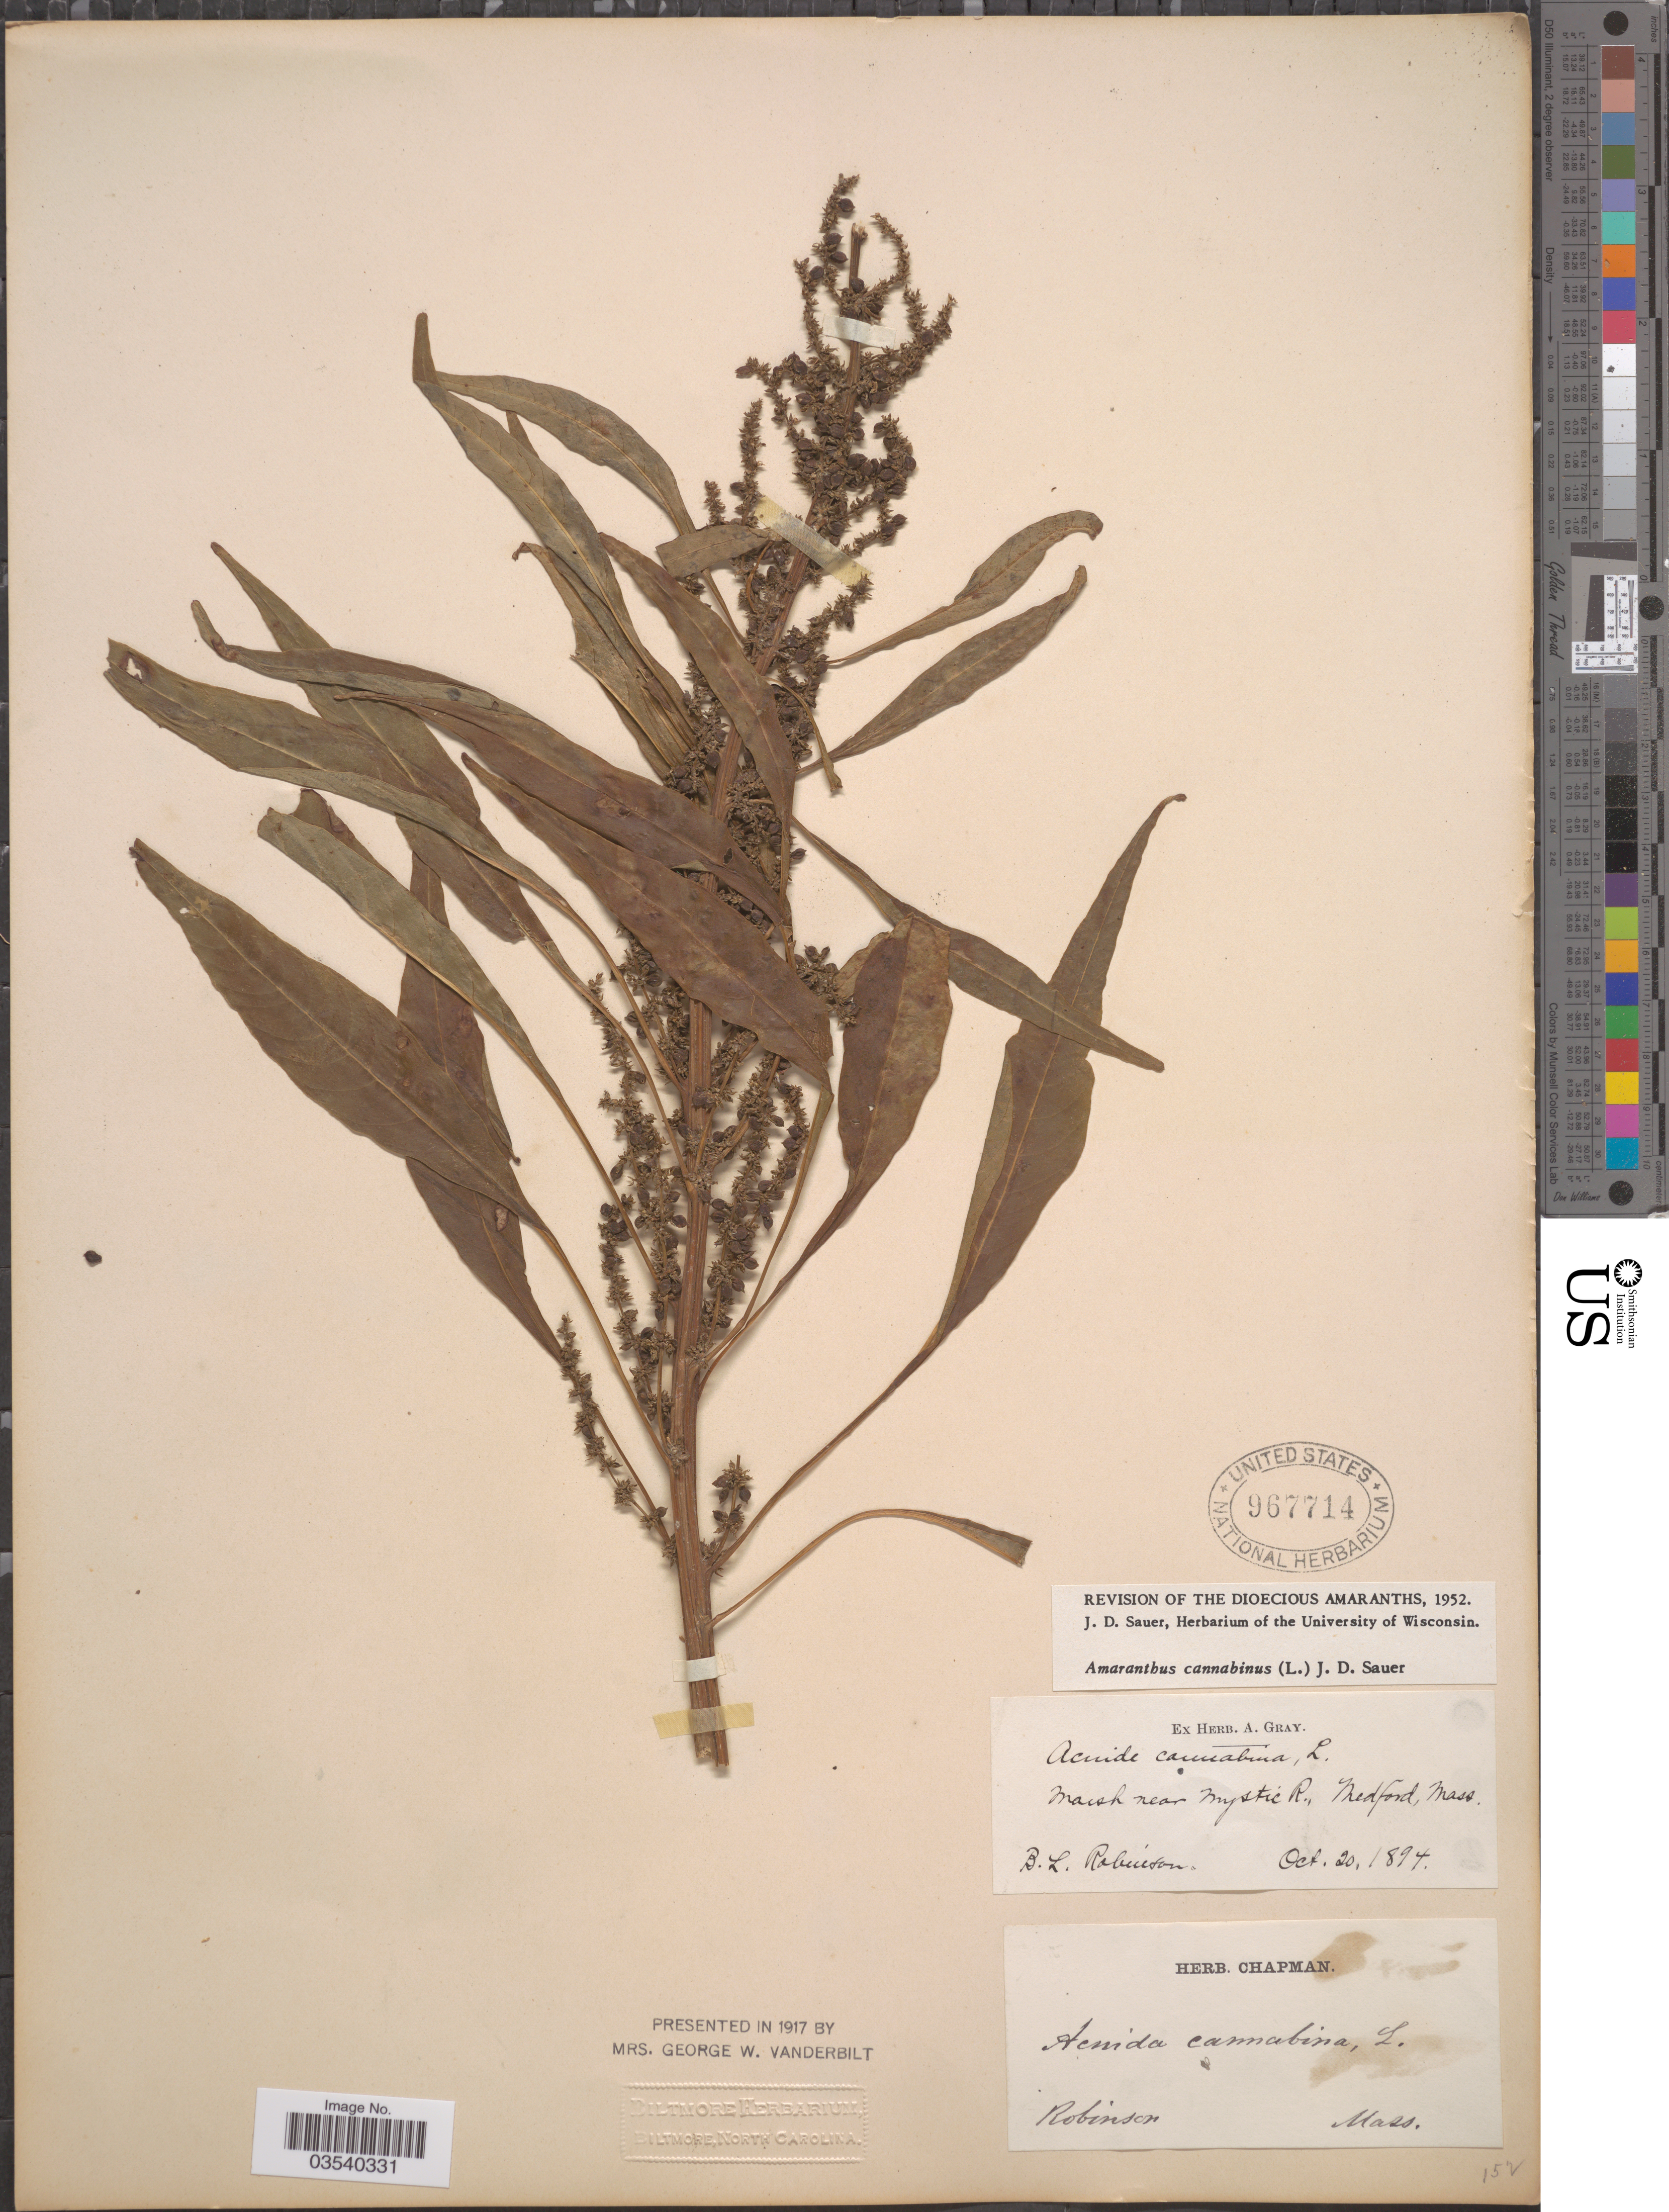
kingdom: Plantae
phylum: Tracheophyta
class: Magnoliopsida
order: Caryophyllales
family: Amaranthaceae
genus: Amaranthus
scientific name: Amaranthus cannabinus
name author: (L.) E.G. F. Sauer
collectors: B. L. Robinson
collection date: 1894-10-20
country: United States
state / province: Massachusetts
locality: Marsh near Mystic R., Medford.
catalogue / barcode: US 967714